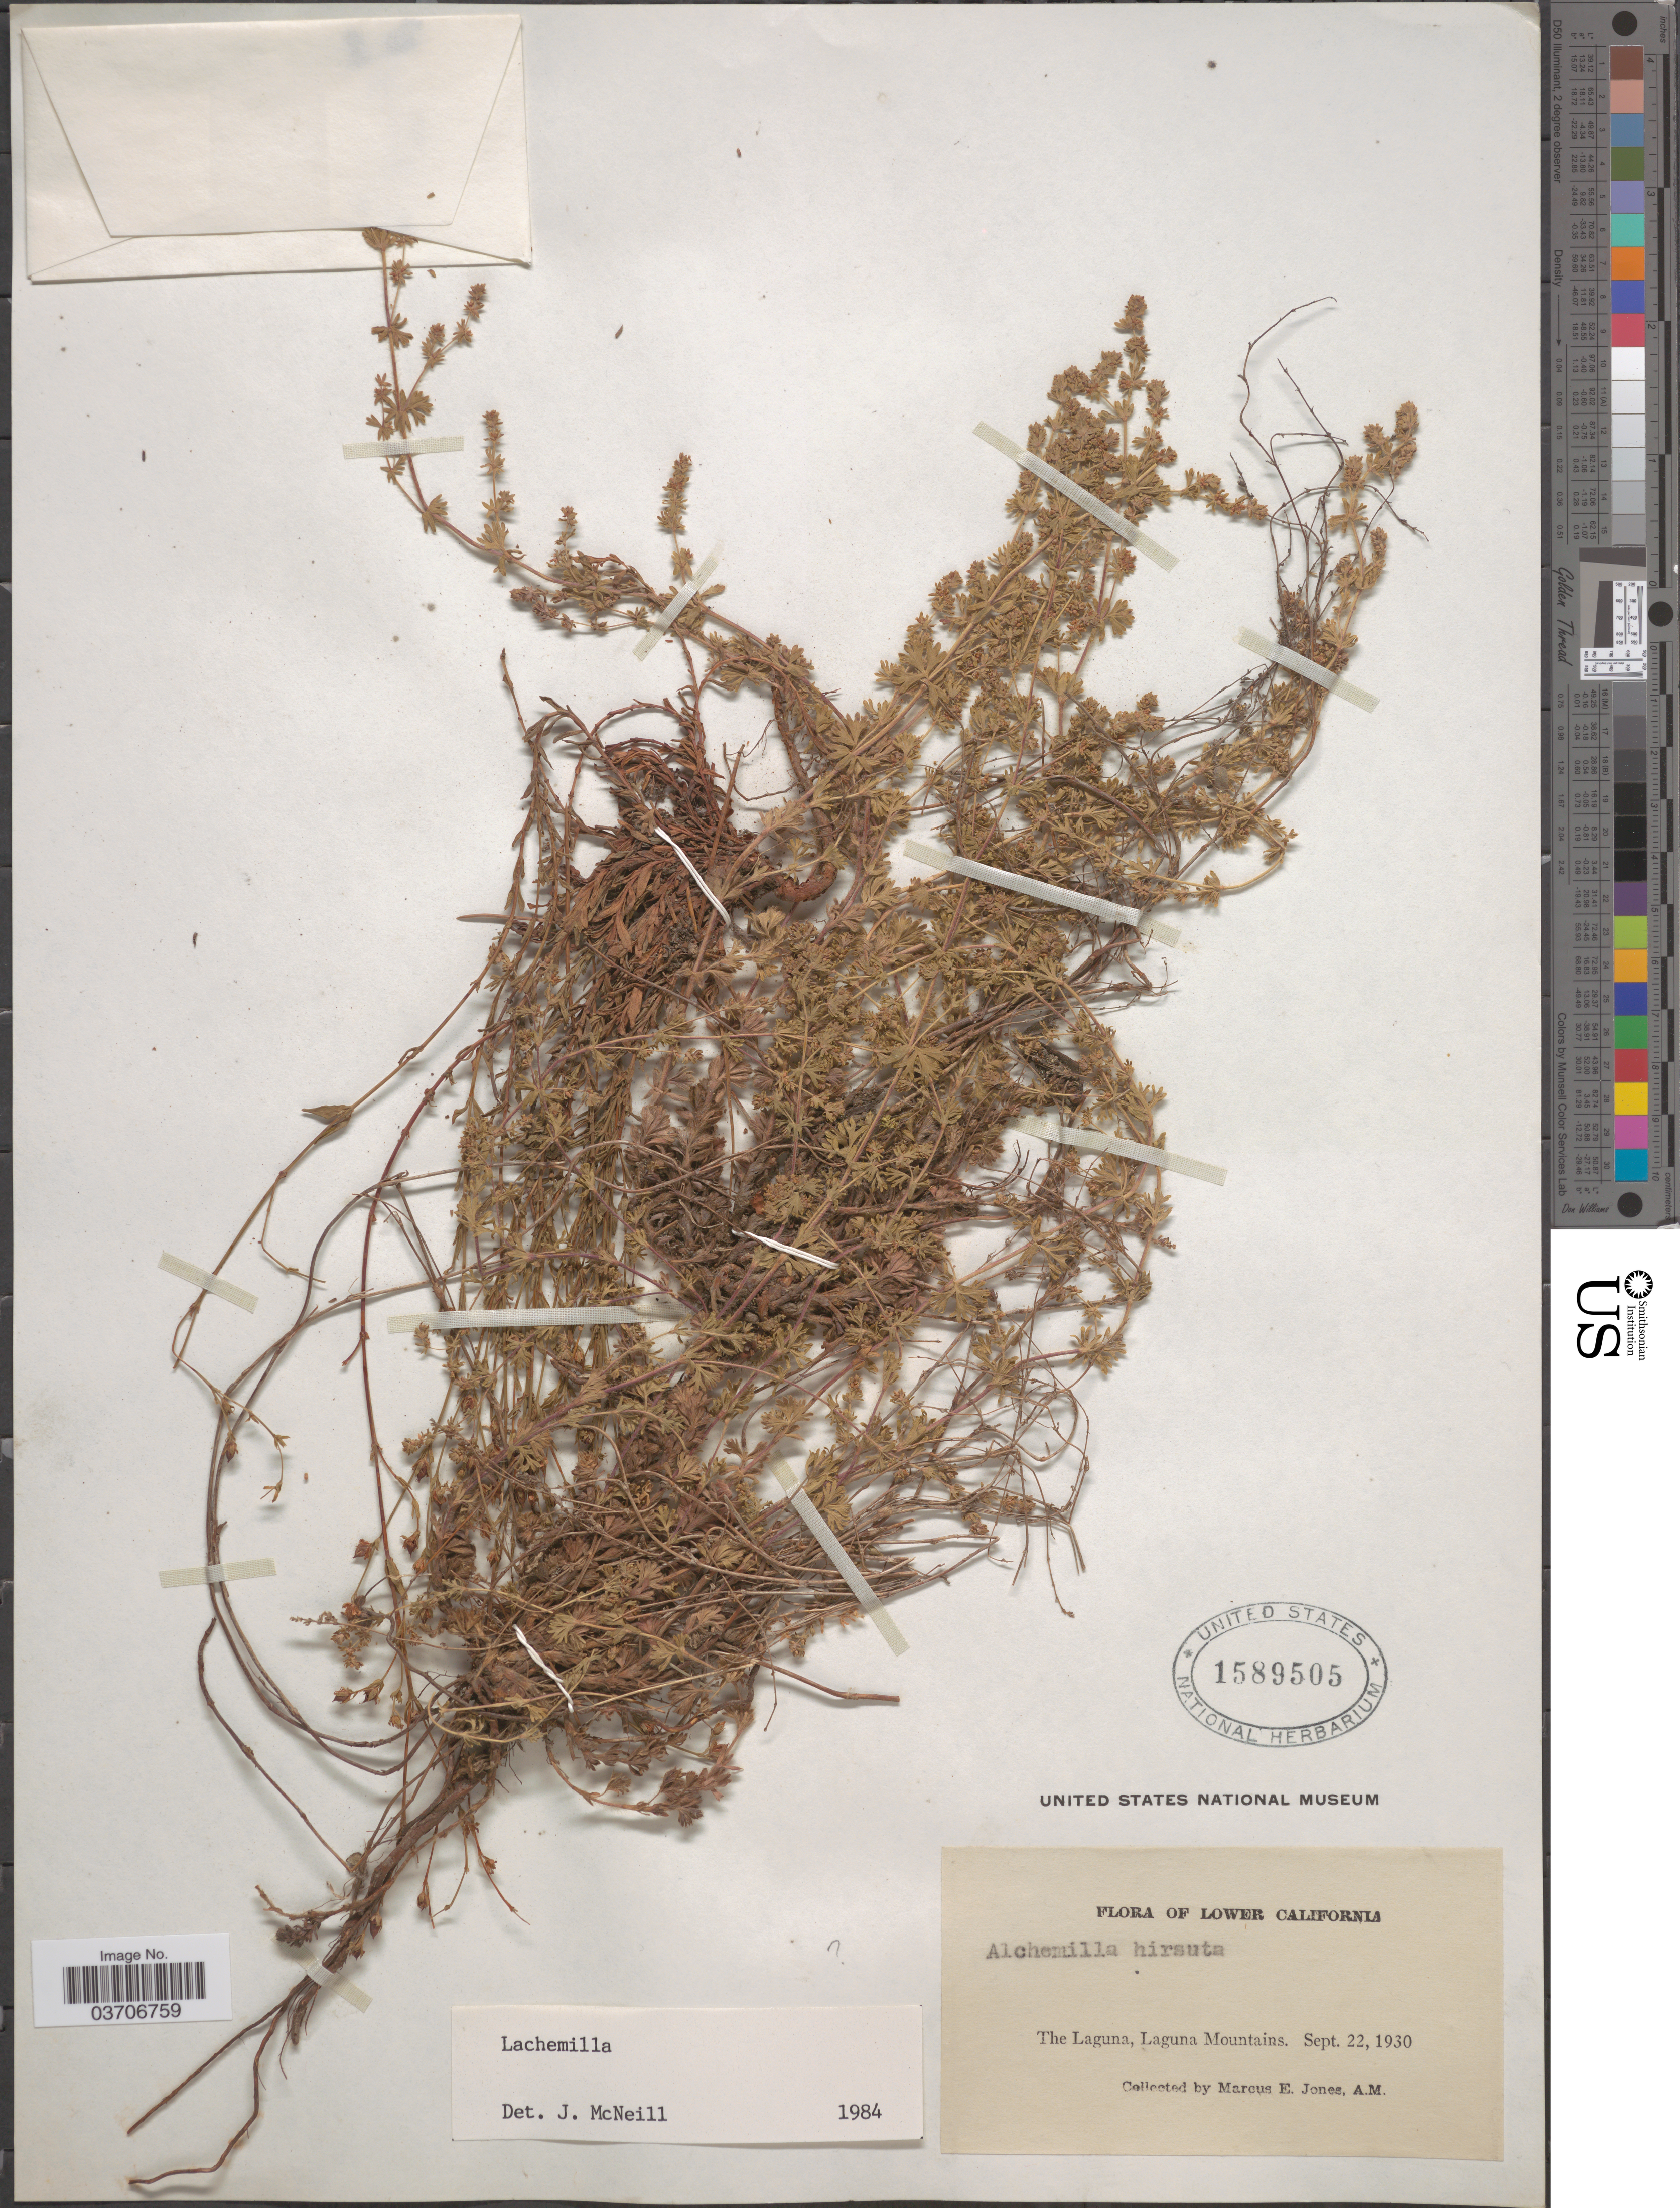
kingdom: Plantae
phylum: Tracheophyta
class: Magnoliopsida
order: Rosales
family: Rosaceae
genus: Lachemilla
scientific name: Lachemilla sp.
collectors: M. E. Jones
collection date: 1930-09-22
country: Mexico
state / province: Baja California Norte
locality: Lower California. The Laguna, Laguna Mountains.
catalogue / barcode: US 1589505